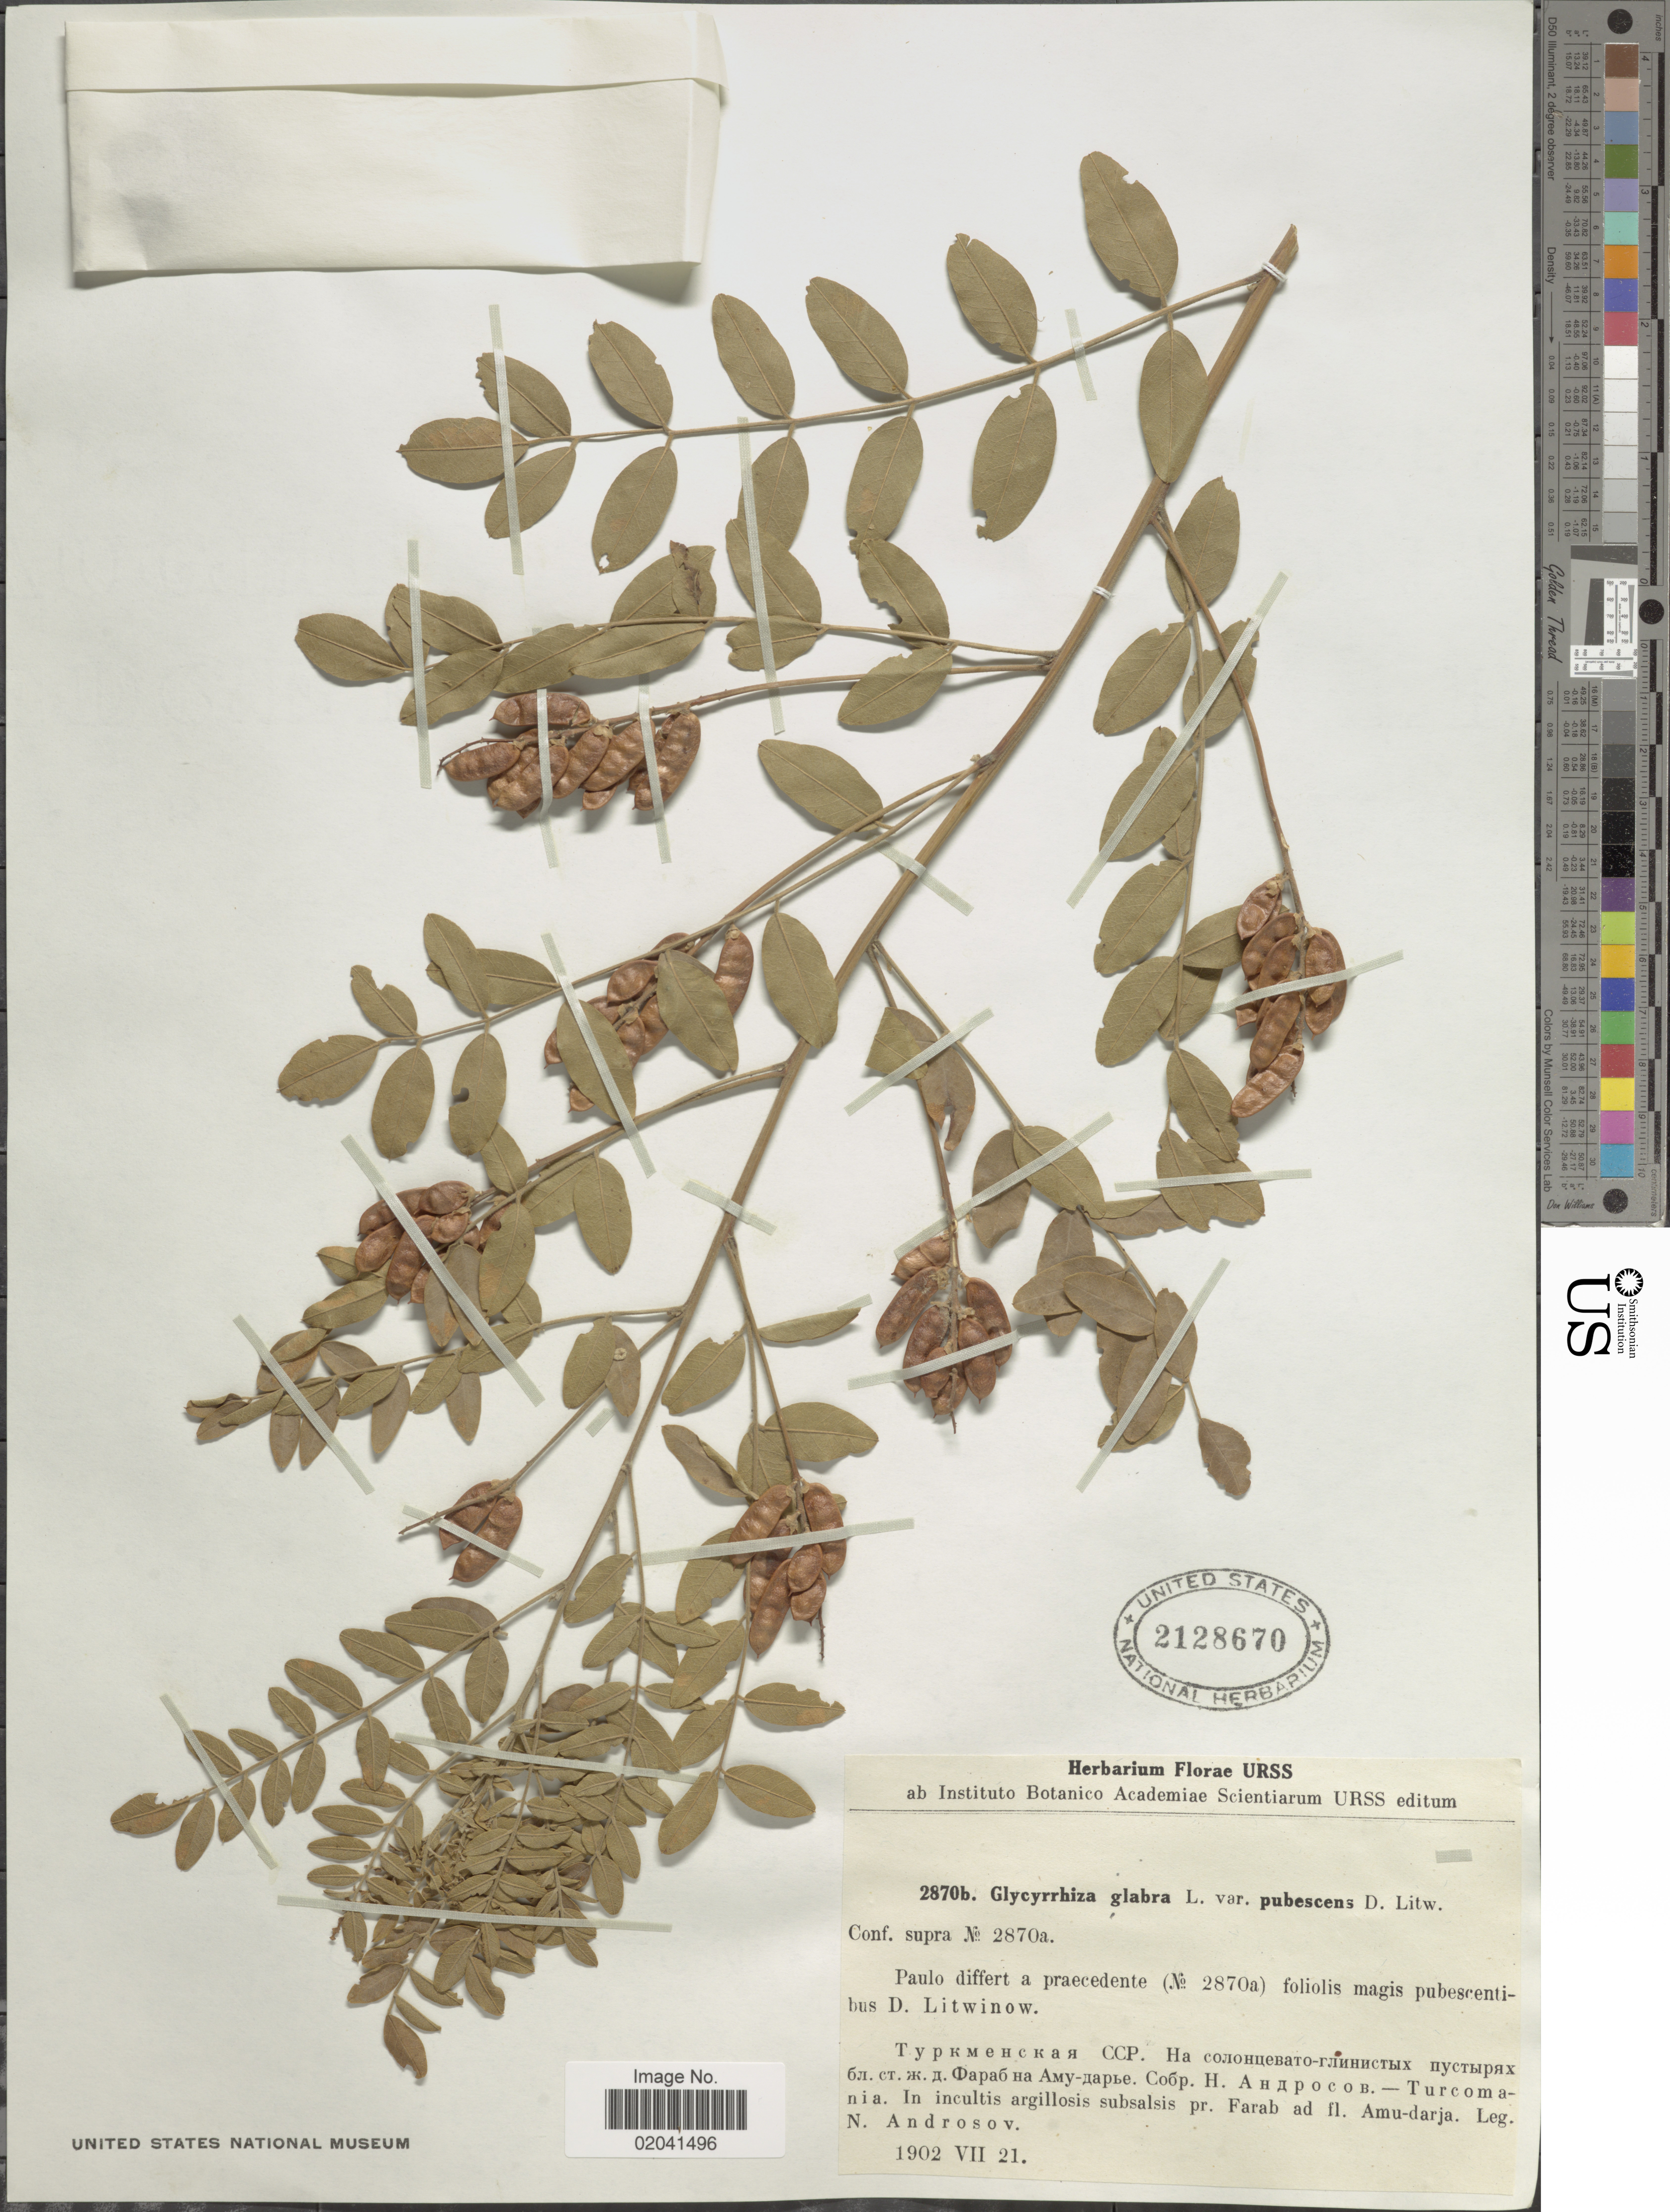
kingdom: Plantae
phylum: Tracheophyta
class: Magnoliopsida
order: Fabales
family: Fabaceae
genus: Glycyrrhiza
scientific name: Glycyrrhiza glabra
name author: L.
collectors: N. Androssov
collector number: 2870b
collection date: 1902-07-21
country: Turkmenistan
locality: Turcomania. pr. Farab ad fl. Amu-darja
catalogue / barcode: US 2128670